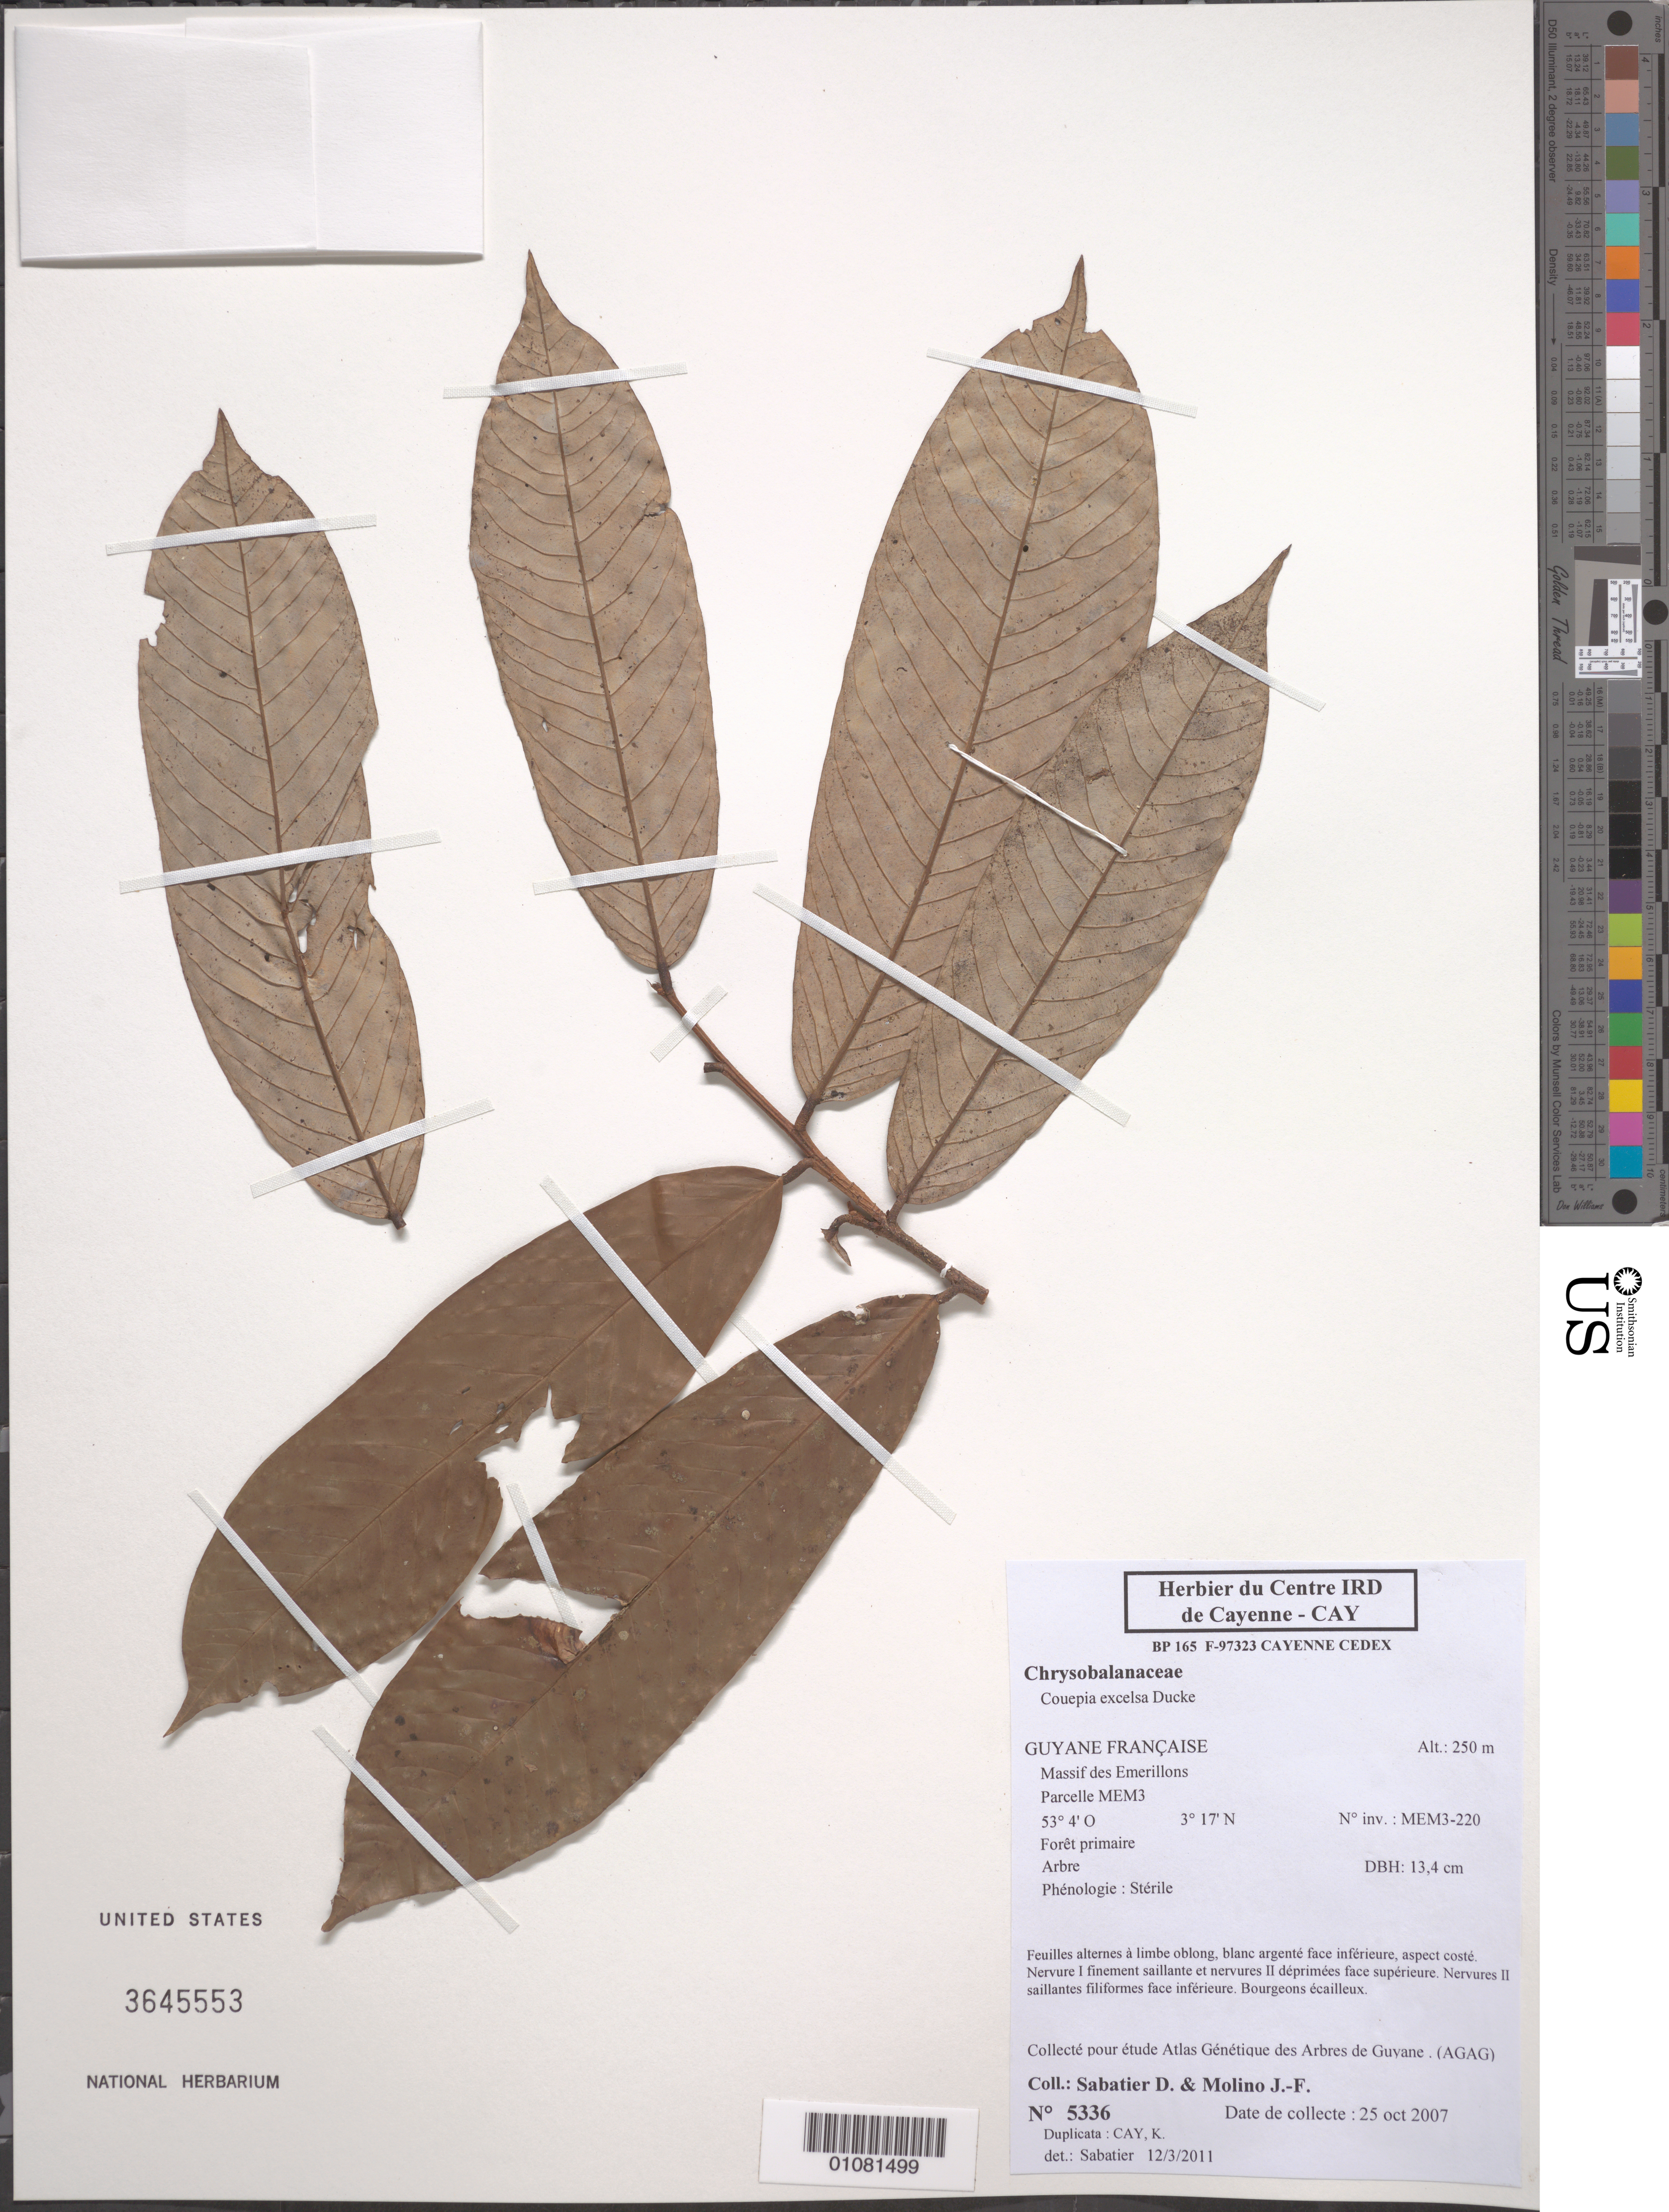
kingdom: Plantae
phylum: Tracheophyta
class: Magnoliopsida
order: Malpighiales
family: Chrysobalanaceae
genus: Couepia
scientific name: Couepia excelsa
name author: Ducke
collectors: D. Sabatier & J. Molino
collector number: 5336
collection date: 2007-10-25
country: French Guiana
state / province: Cayenne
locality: Guyana Française. Massif des Emerillons, Parcelle MEM3.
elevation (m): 250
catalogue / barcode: US 3645553